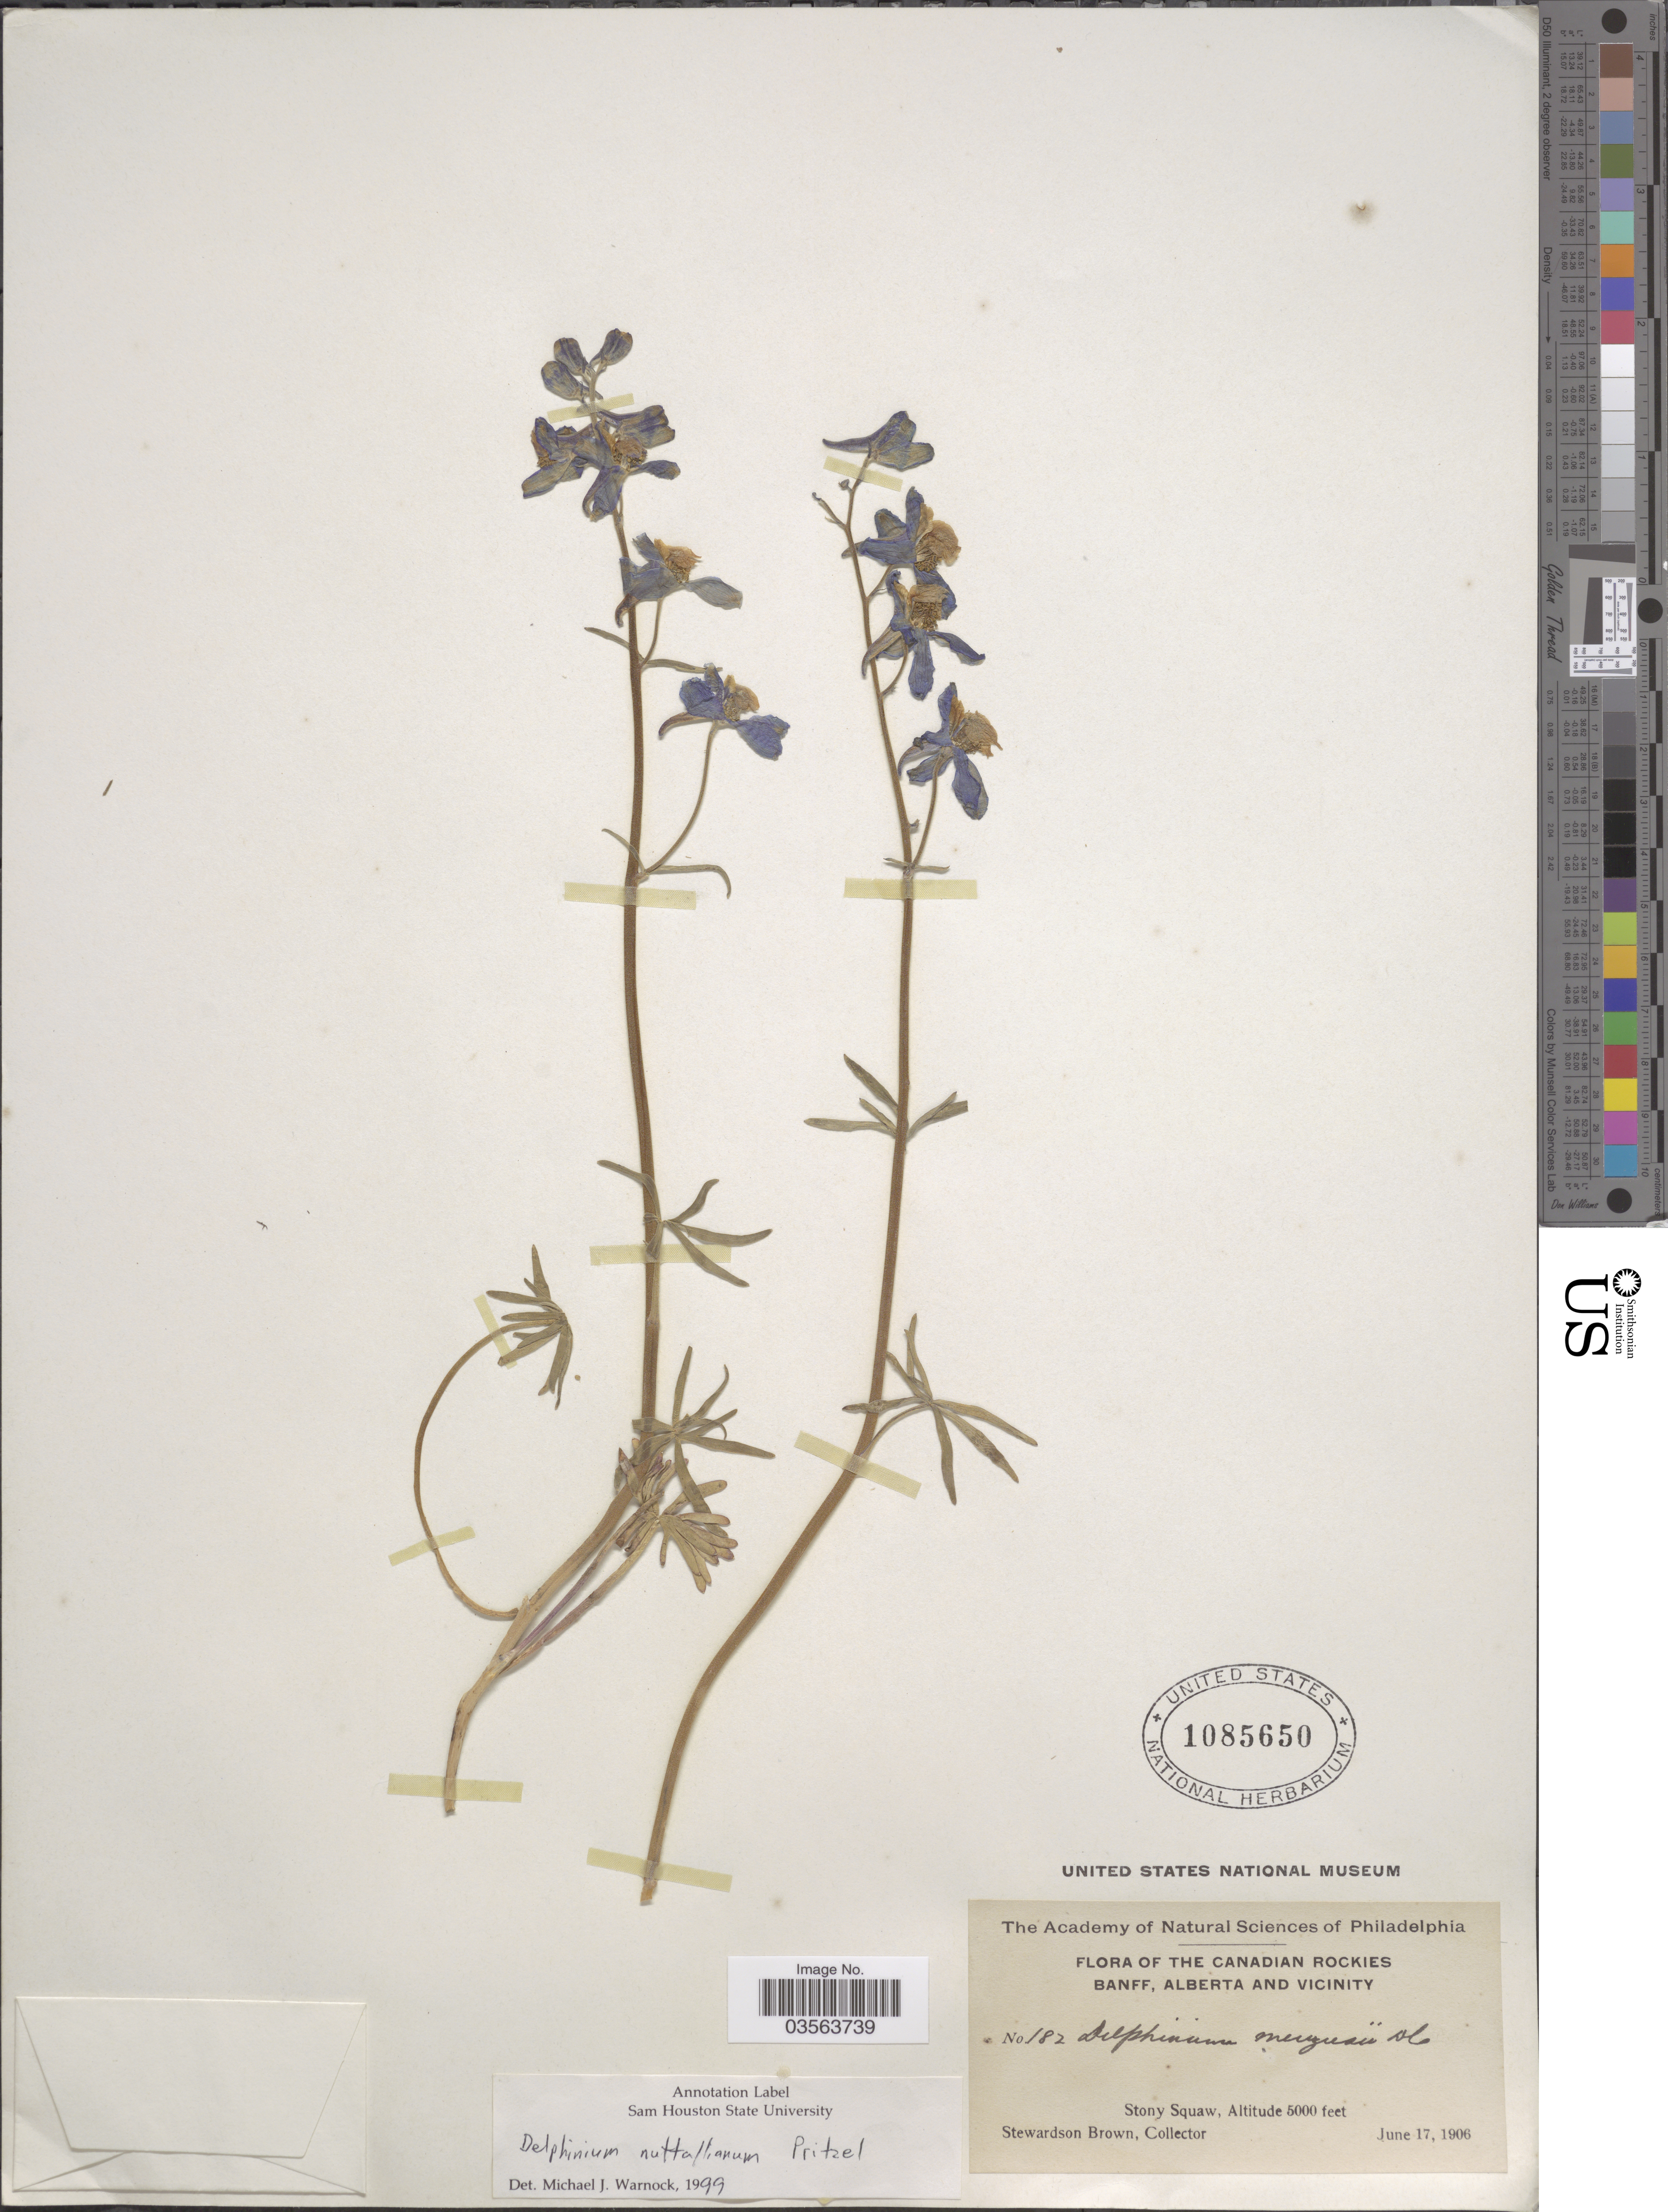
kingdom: Plantae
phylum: Tracheophyta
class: Magnoliopsida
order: Ranunculales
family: Ranunculaceae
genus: Delphinium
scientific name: Delphinium nuttallianum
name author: E. Pritz. ex Walpers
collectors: S. Brown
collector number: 182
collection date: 1906-06-17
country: Canada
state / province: Alberta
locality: The Canadian Rockies Banff, Alberta and vicinity. Stony Squaw.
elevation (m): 1524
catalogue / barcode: US 1085650